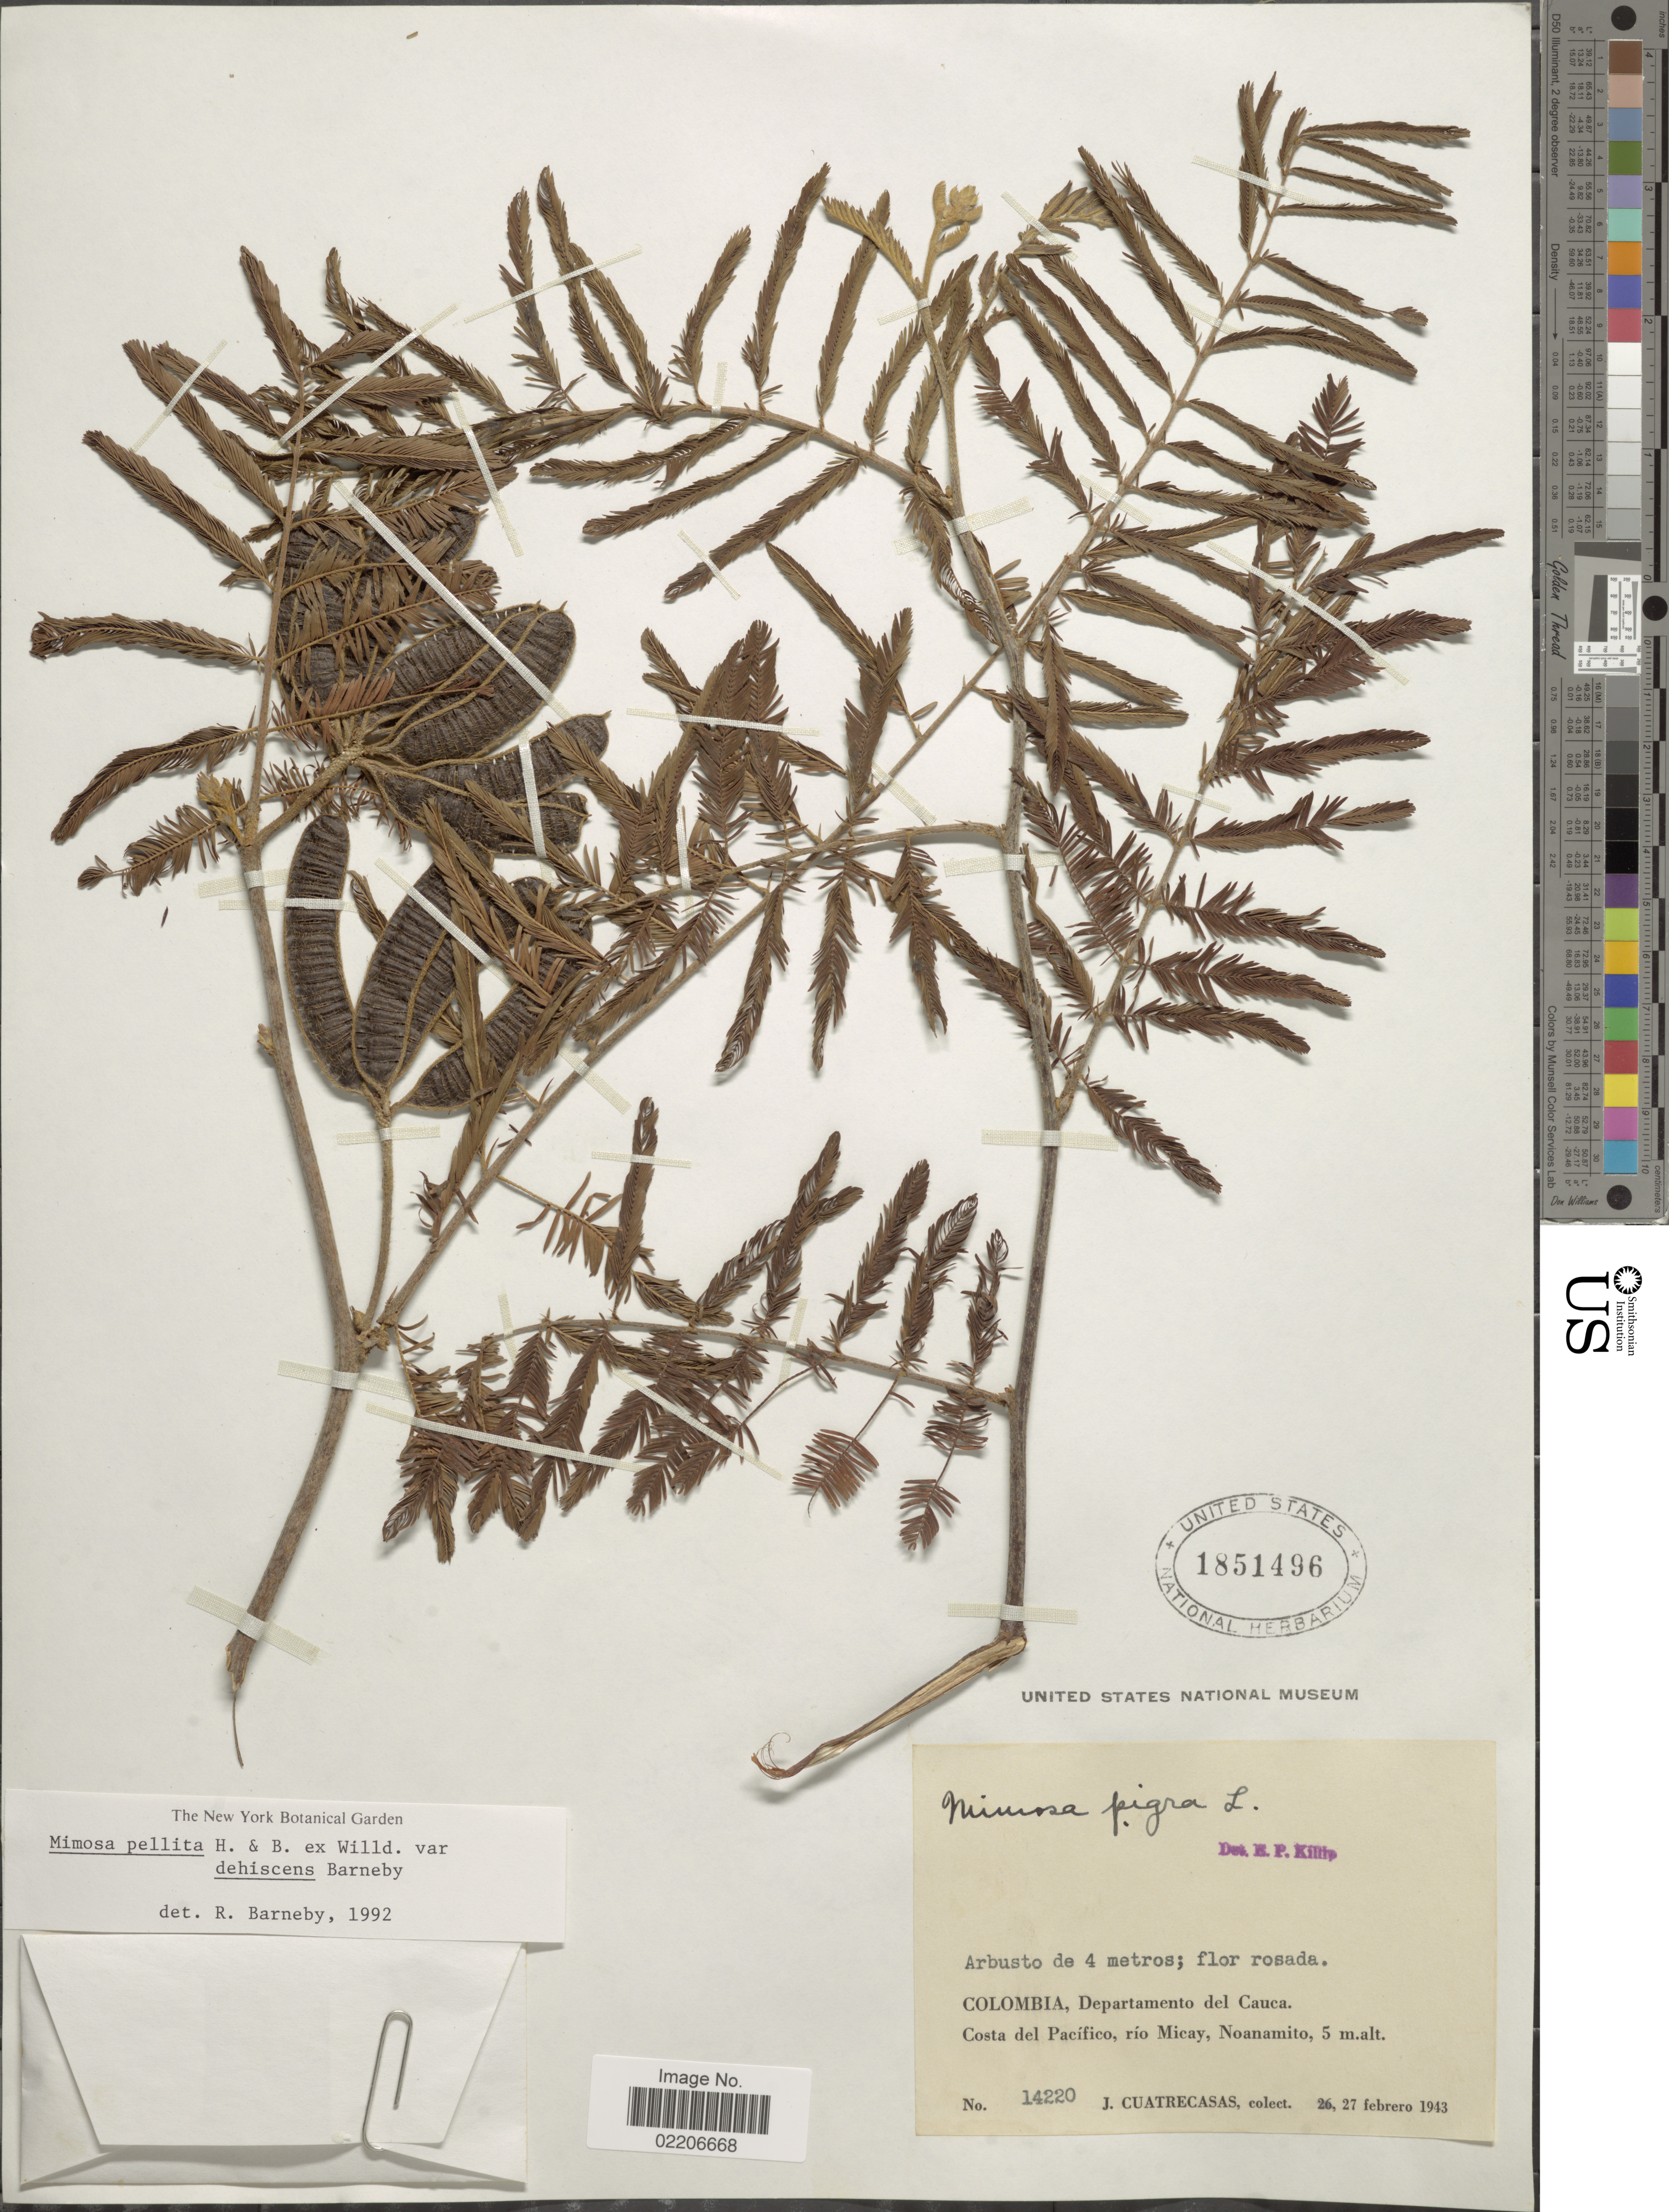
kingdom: Plantae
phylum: Tracheophyta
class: Magnoliopsida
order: Fabales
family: Fabaceae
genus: Mimosa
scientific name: Mimosa pellita var. dehiscens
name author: Barneby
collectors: J. Cuatrecasas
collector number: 14220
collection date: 1943-02-27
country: Colombia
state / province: Cauca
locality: Colombia, Departamento del Cauca. Costa del Pacífico, río Micay, Noanamito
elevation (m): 5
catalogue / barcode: US 1851496